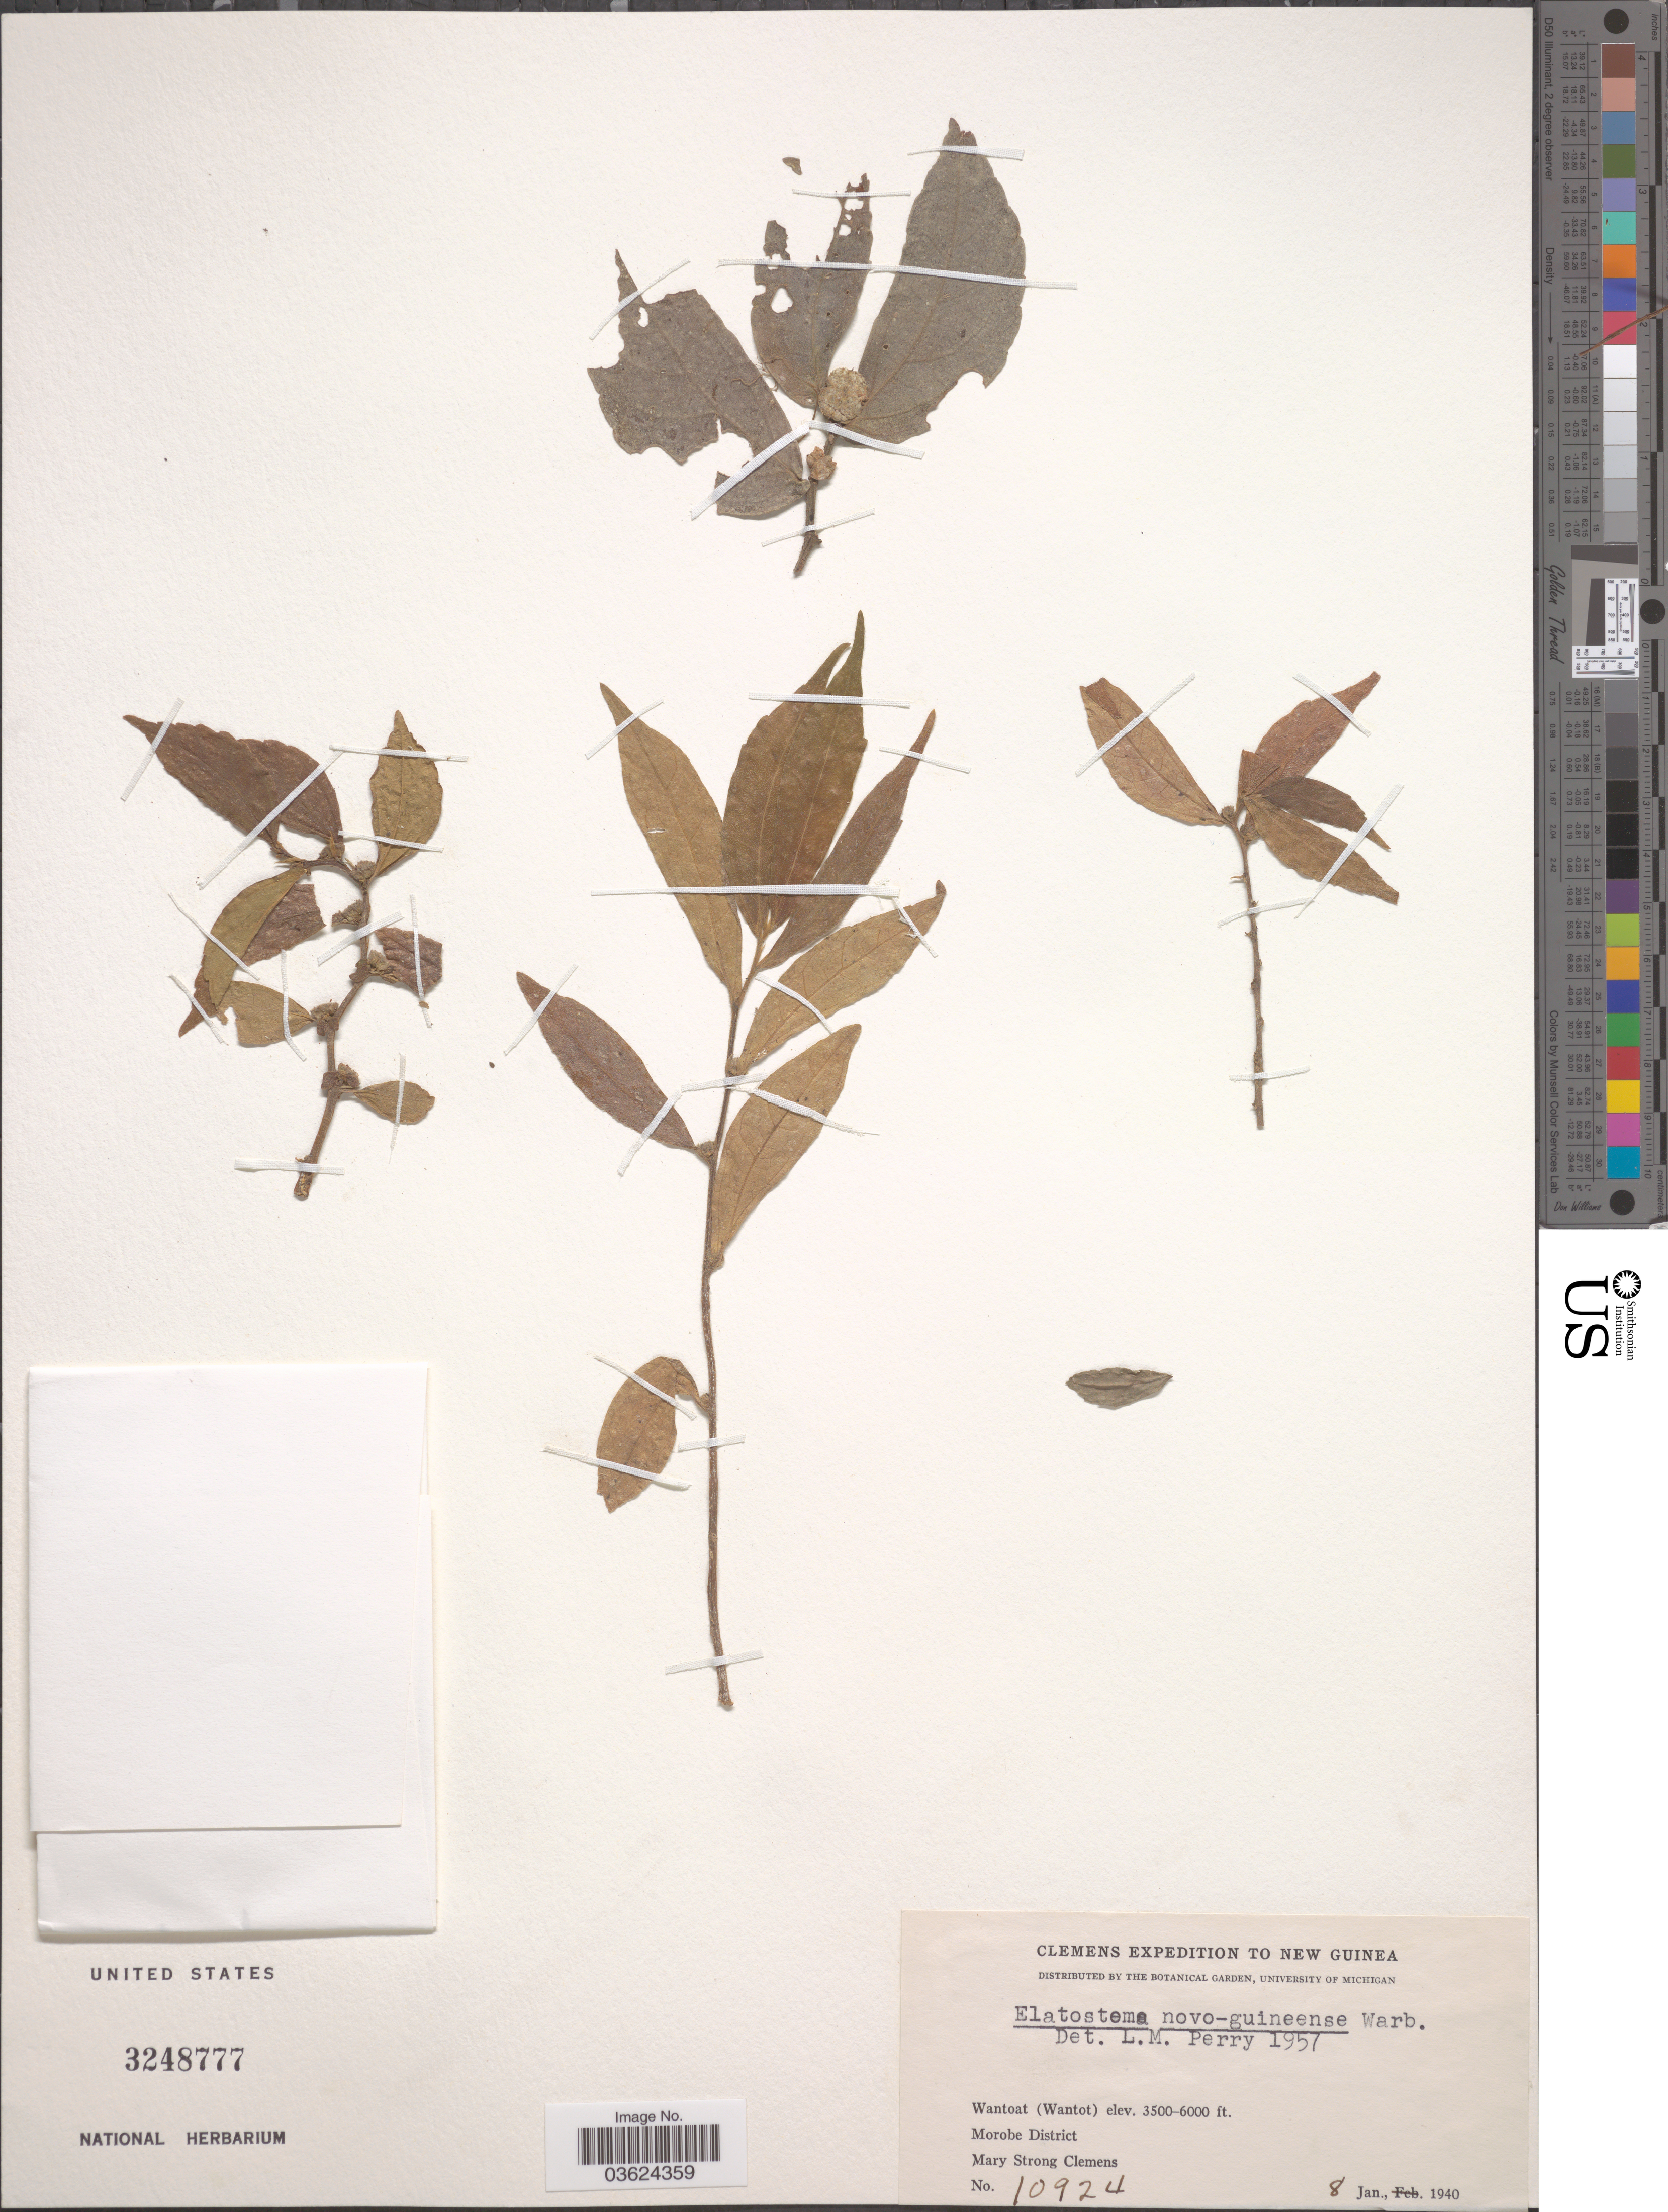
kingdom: Plantae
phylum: Tracheophyta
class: Magnoliopsida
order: Rosales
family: Urticaceae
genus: Elatostema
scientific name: Elatostema novoguineense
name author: Warb.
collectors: M. S. Clemens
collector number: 10924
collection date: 1940-01-08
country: Papua New Guinea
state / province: Morobe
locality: New Guinea. Wantoat (Wantot), Morobe District.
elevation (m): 1067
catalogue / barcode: US 3248777